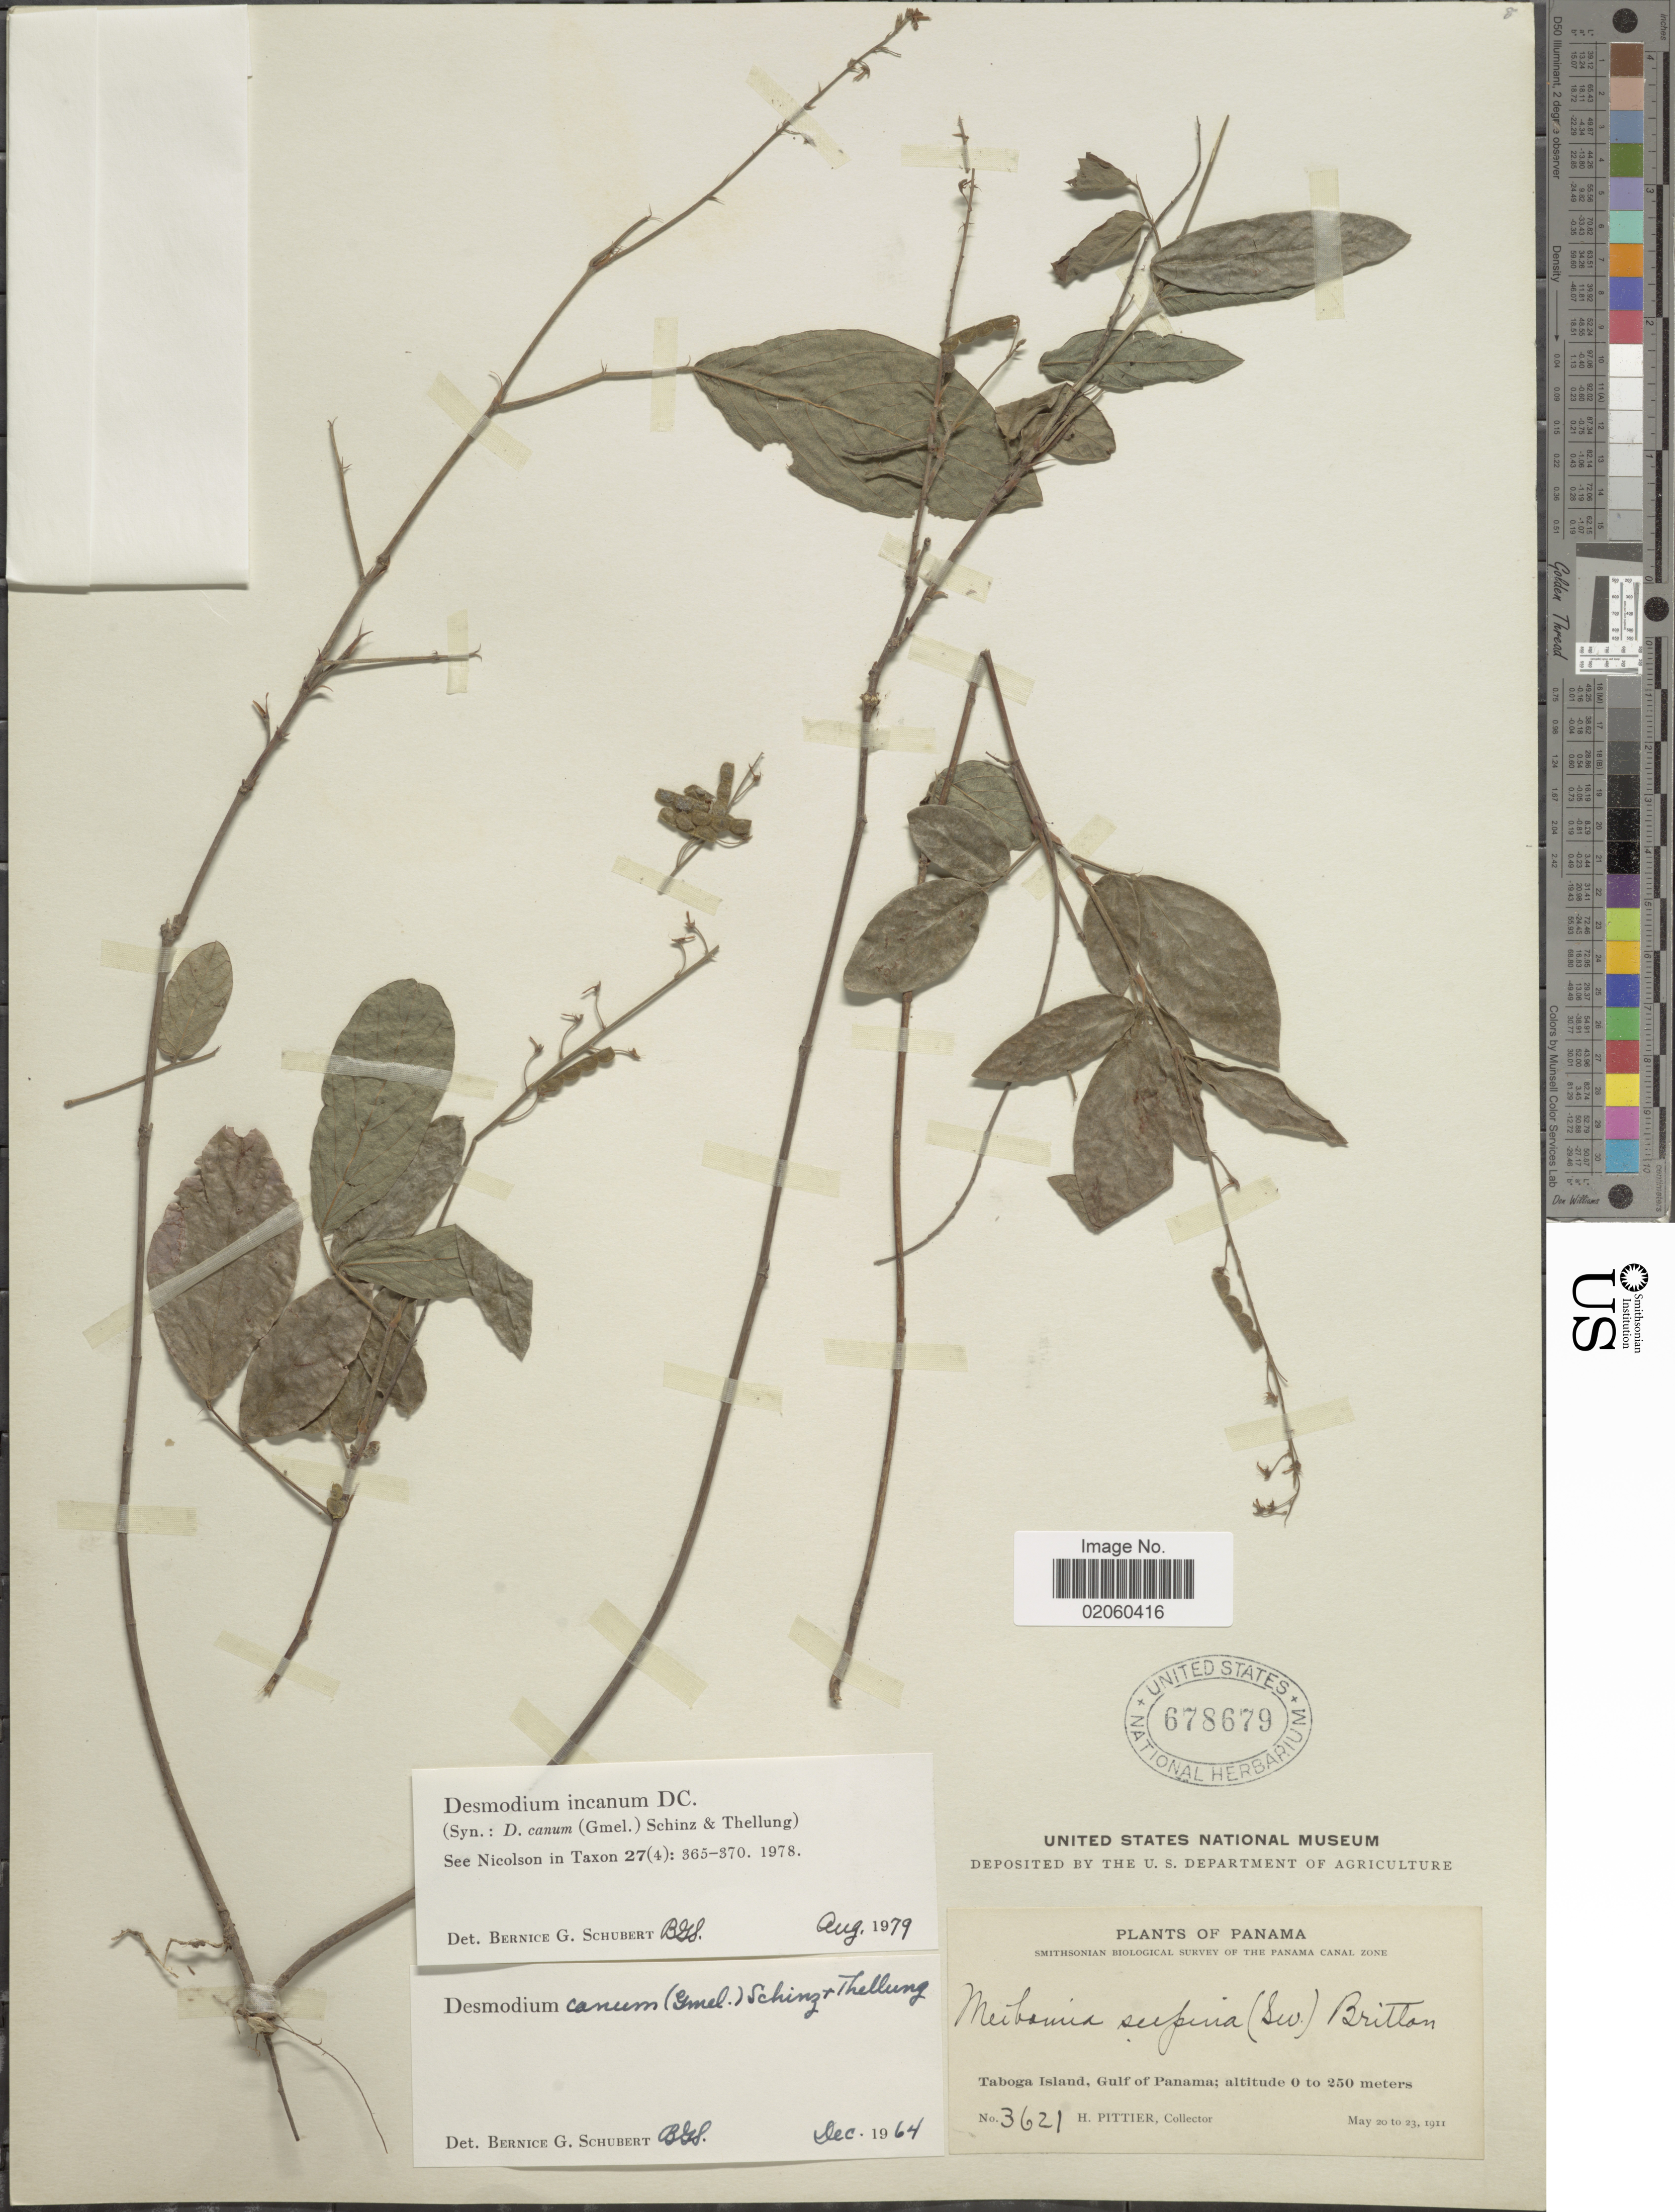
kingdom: Plantae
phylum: Tracheophyta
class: Magnoliopsida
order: Fabales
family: Fabaceae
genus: Desmodium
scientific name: Desmodium incanum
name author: (Sw.) DC.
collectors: H. F. Pittier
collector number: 3621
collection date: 1911-05-20/1911-05-23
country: Panama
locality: Taboga Island, Gulf of Panama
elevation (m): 0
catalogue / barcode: US 678679